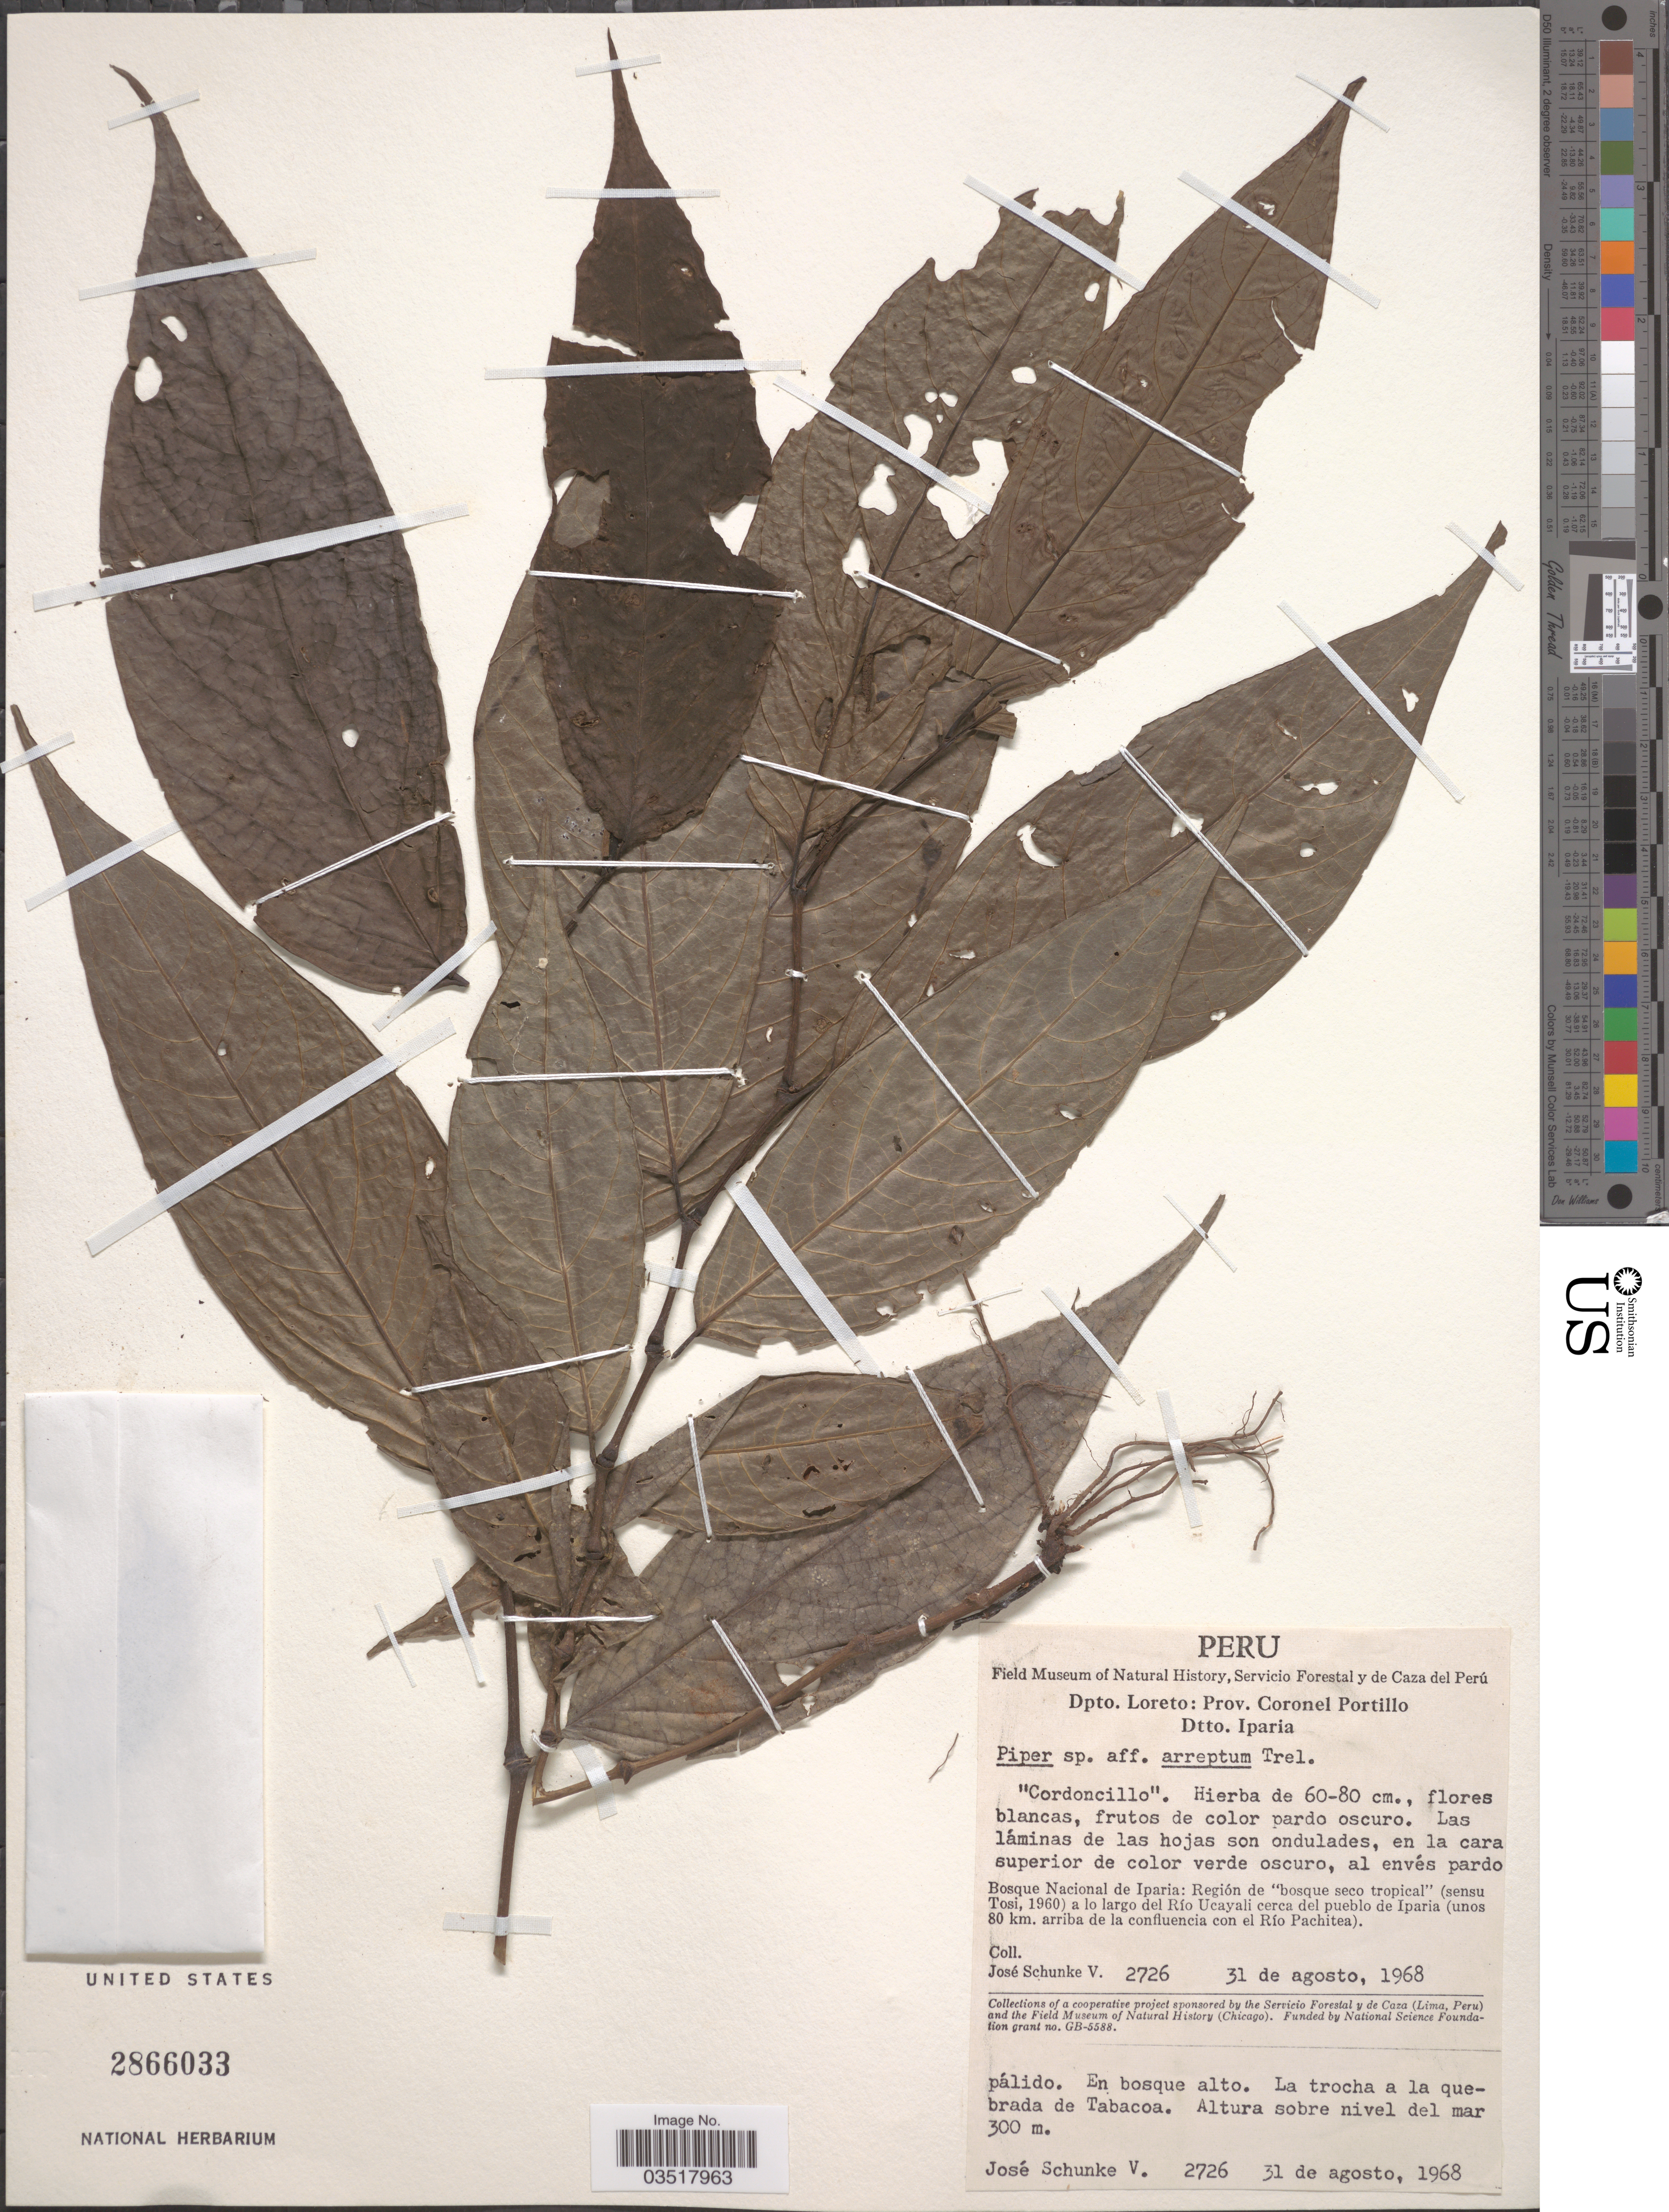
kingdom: Plantae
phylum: Tracheophyta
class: Magnoliopsida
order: Piperales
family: Piperaceae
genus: Piper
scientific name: Piper arreptum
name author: Trel. in J.F. Macbr.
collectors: J. Schunke Vigo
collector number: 2726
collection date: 1968-08-31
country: Peru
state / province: Loreto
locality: Dpto. Loreto: Prov. Coronel Portillo. Dtto. Iparia. Bosque Nacional de Iparia: Región de 'bosque seco tropical' (sensu Tosi, 1960) a lo largo del Río Ucayali cerca del pueblo de Iparia (unos 80 km. arriba de la confluencia con el Río Pachitea). La trocha a la quebrada de Tabacoa.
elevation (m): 300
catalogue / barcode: US 2866033